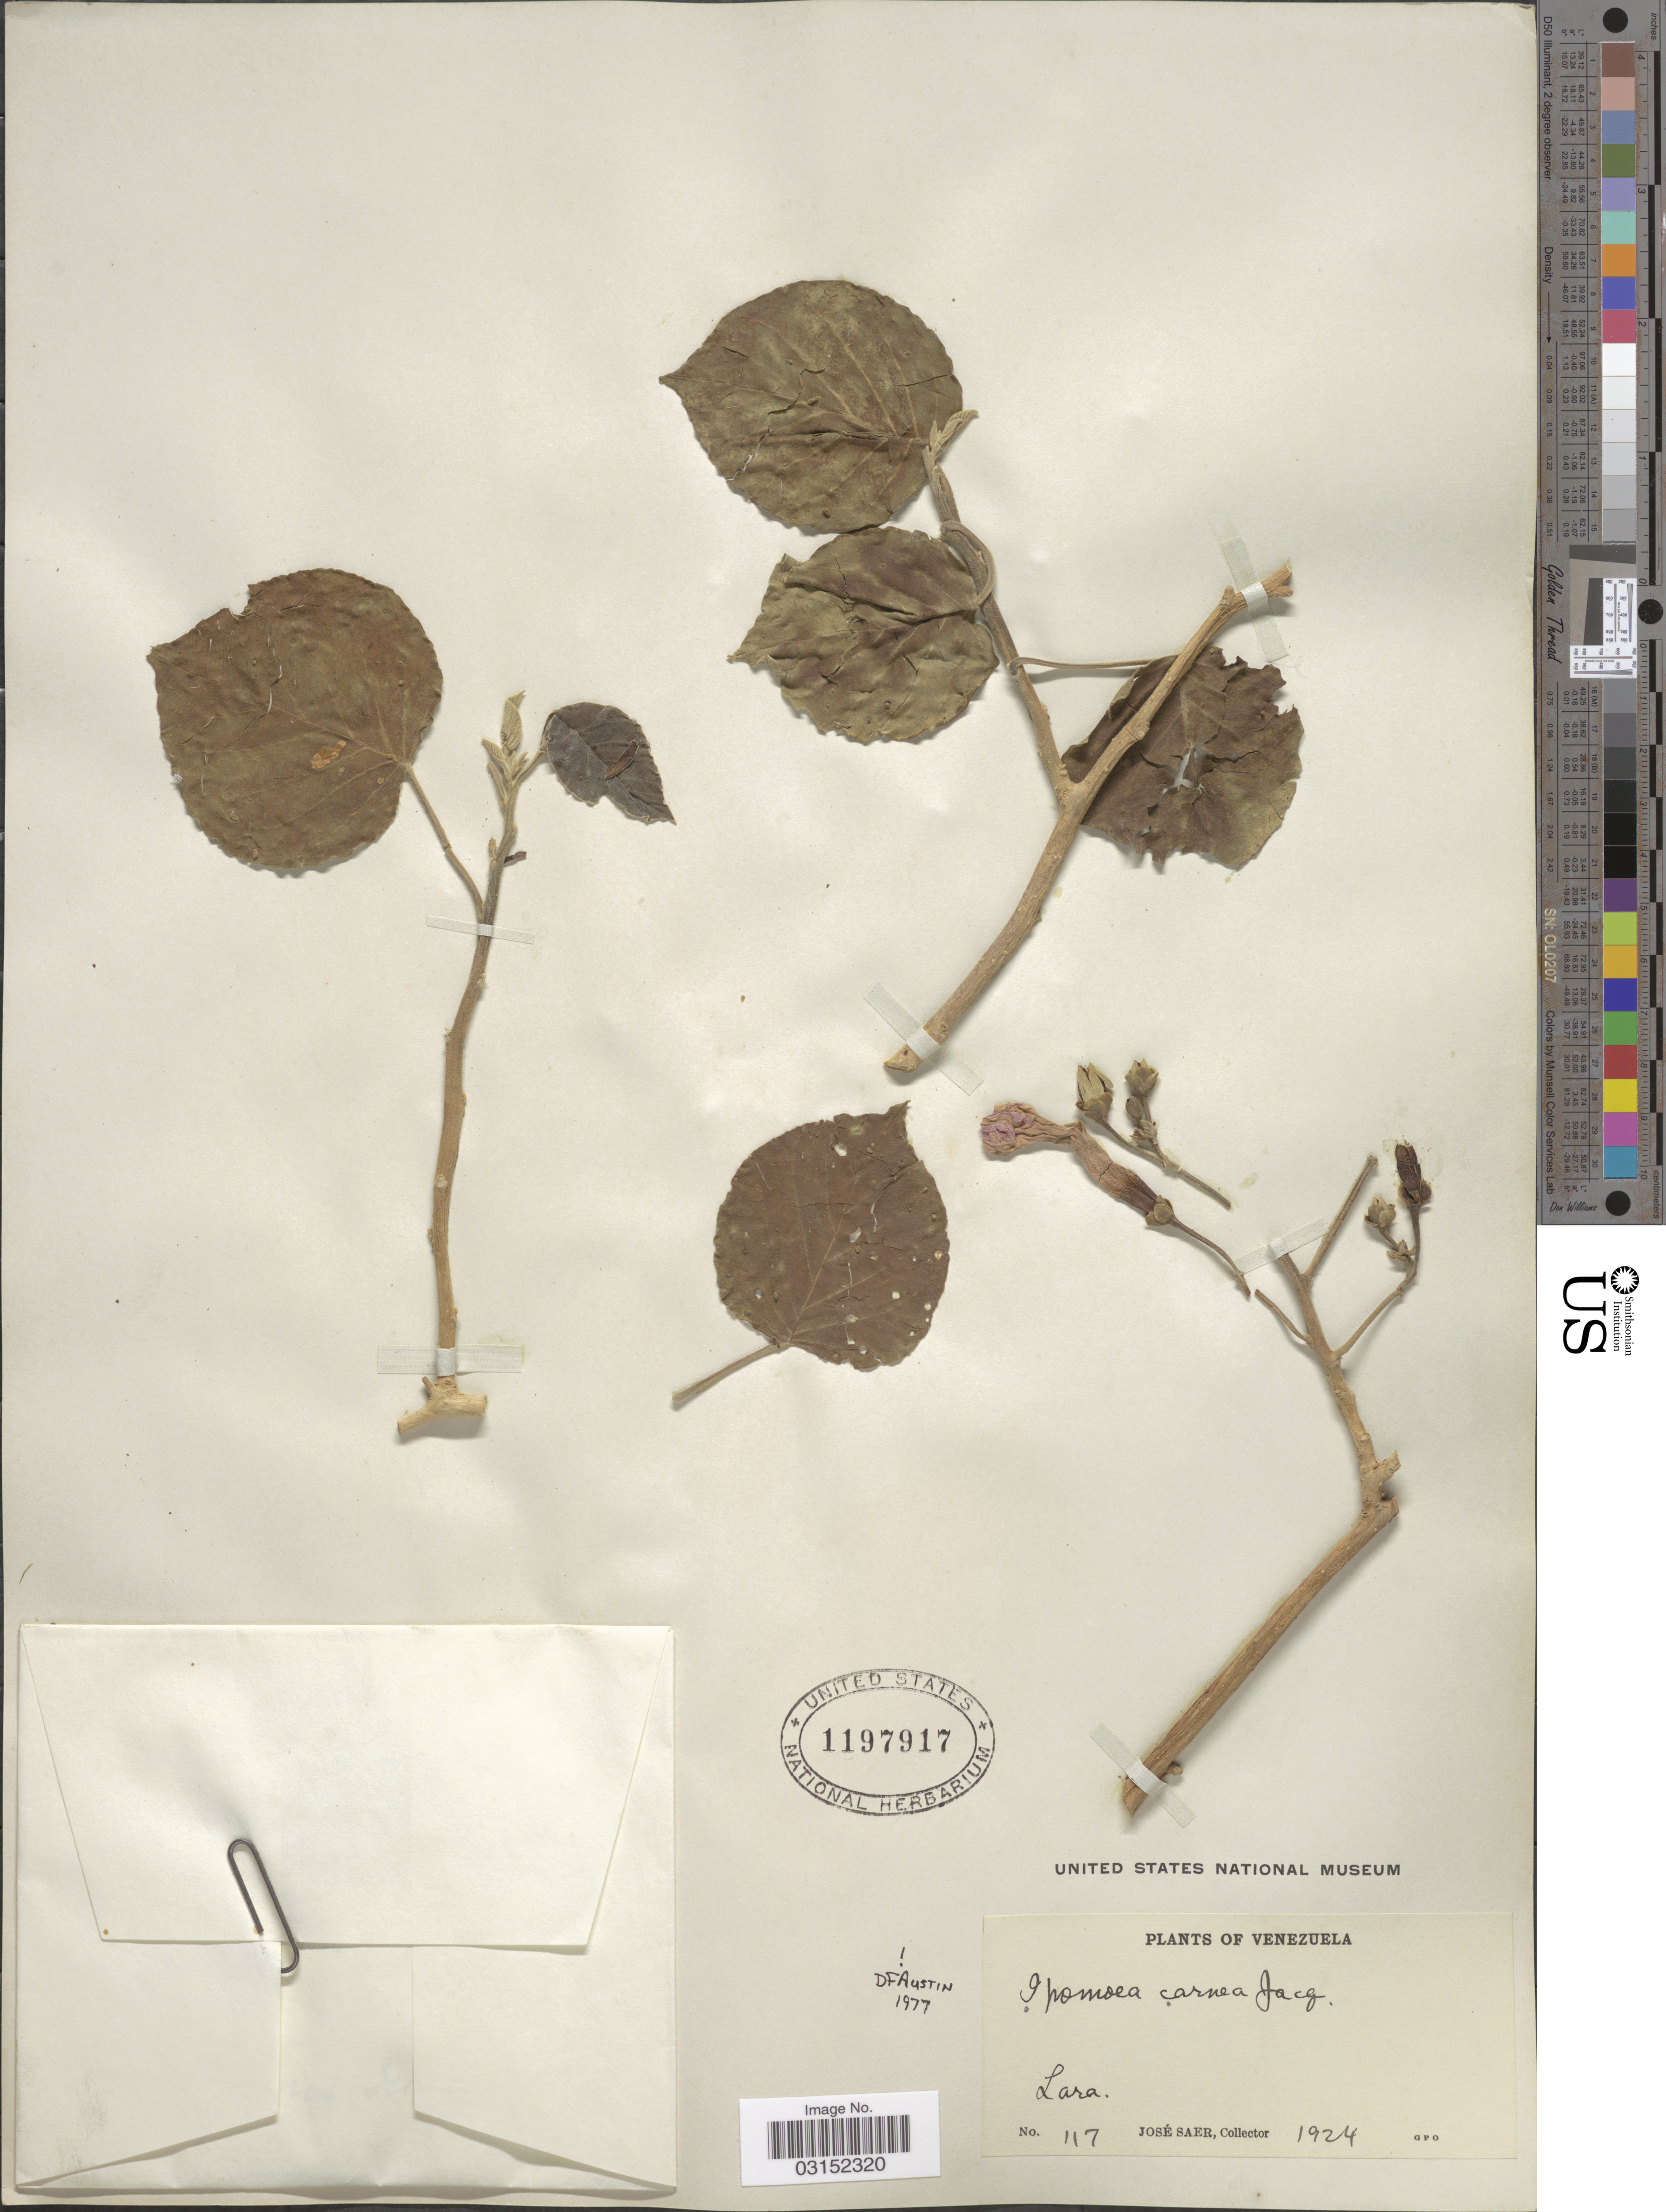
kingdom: Plantae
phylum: Tracheophyta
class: Magnoliopsida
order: Solanales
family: Convolvulaceae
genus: Ipomoea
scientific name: Ipomoea carnea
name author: Jacq.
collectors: J. Saer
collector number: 117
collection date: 1924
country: Venezuela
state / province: Lara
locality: Lara.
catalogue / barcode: US 1197917